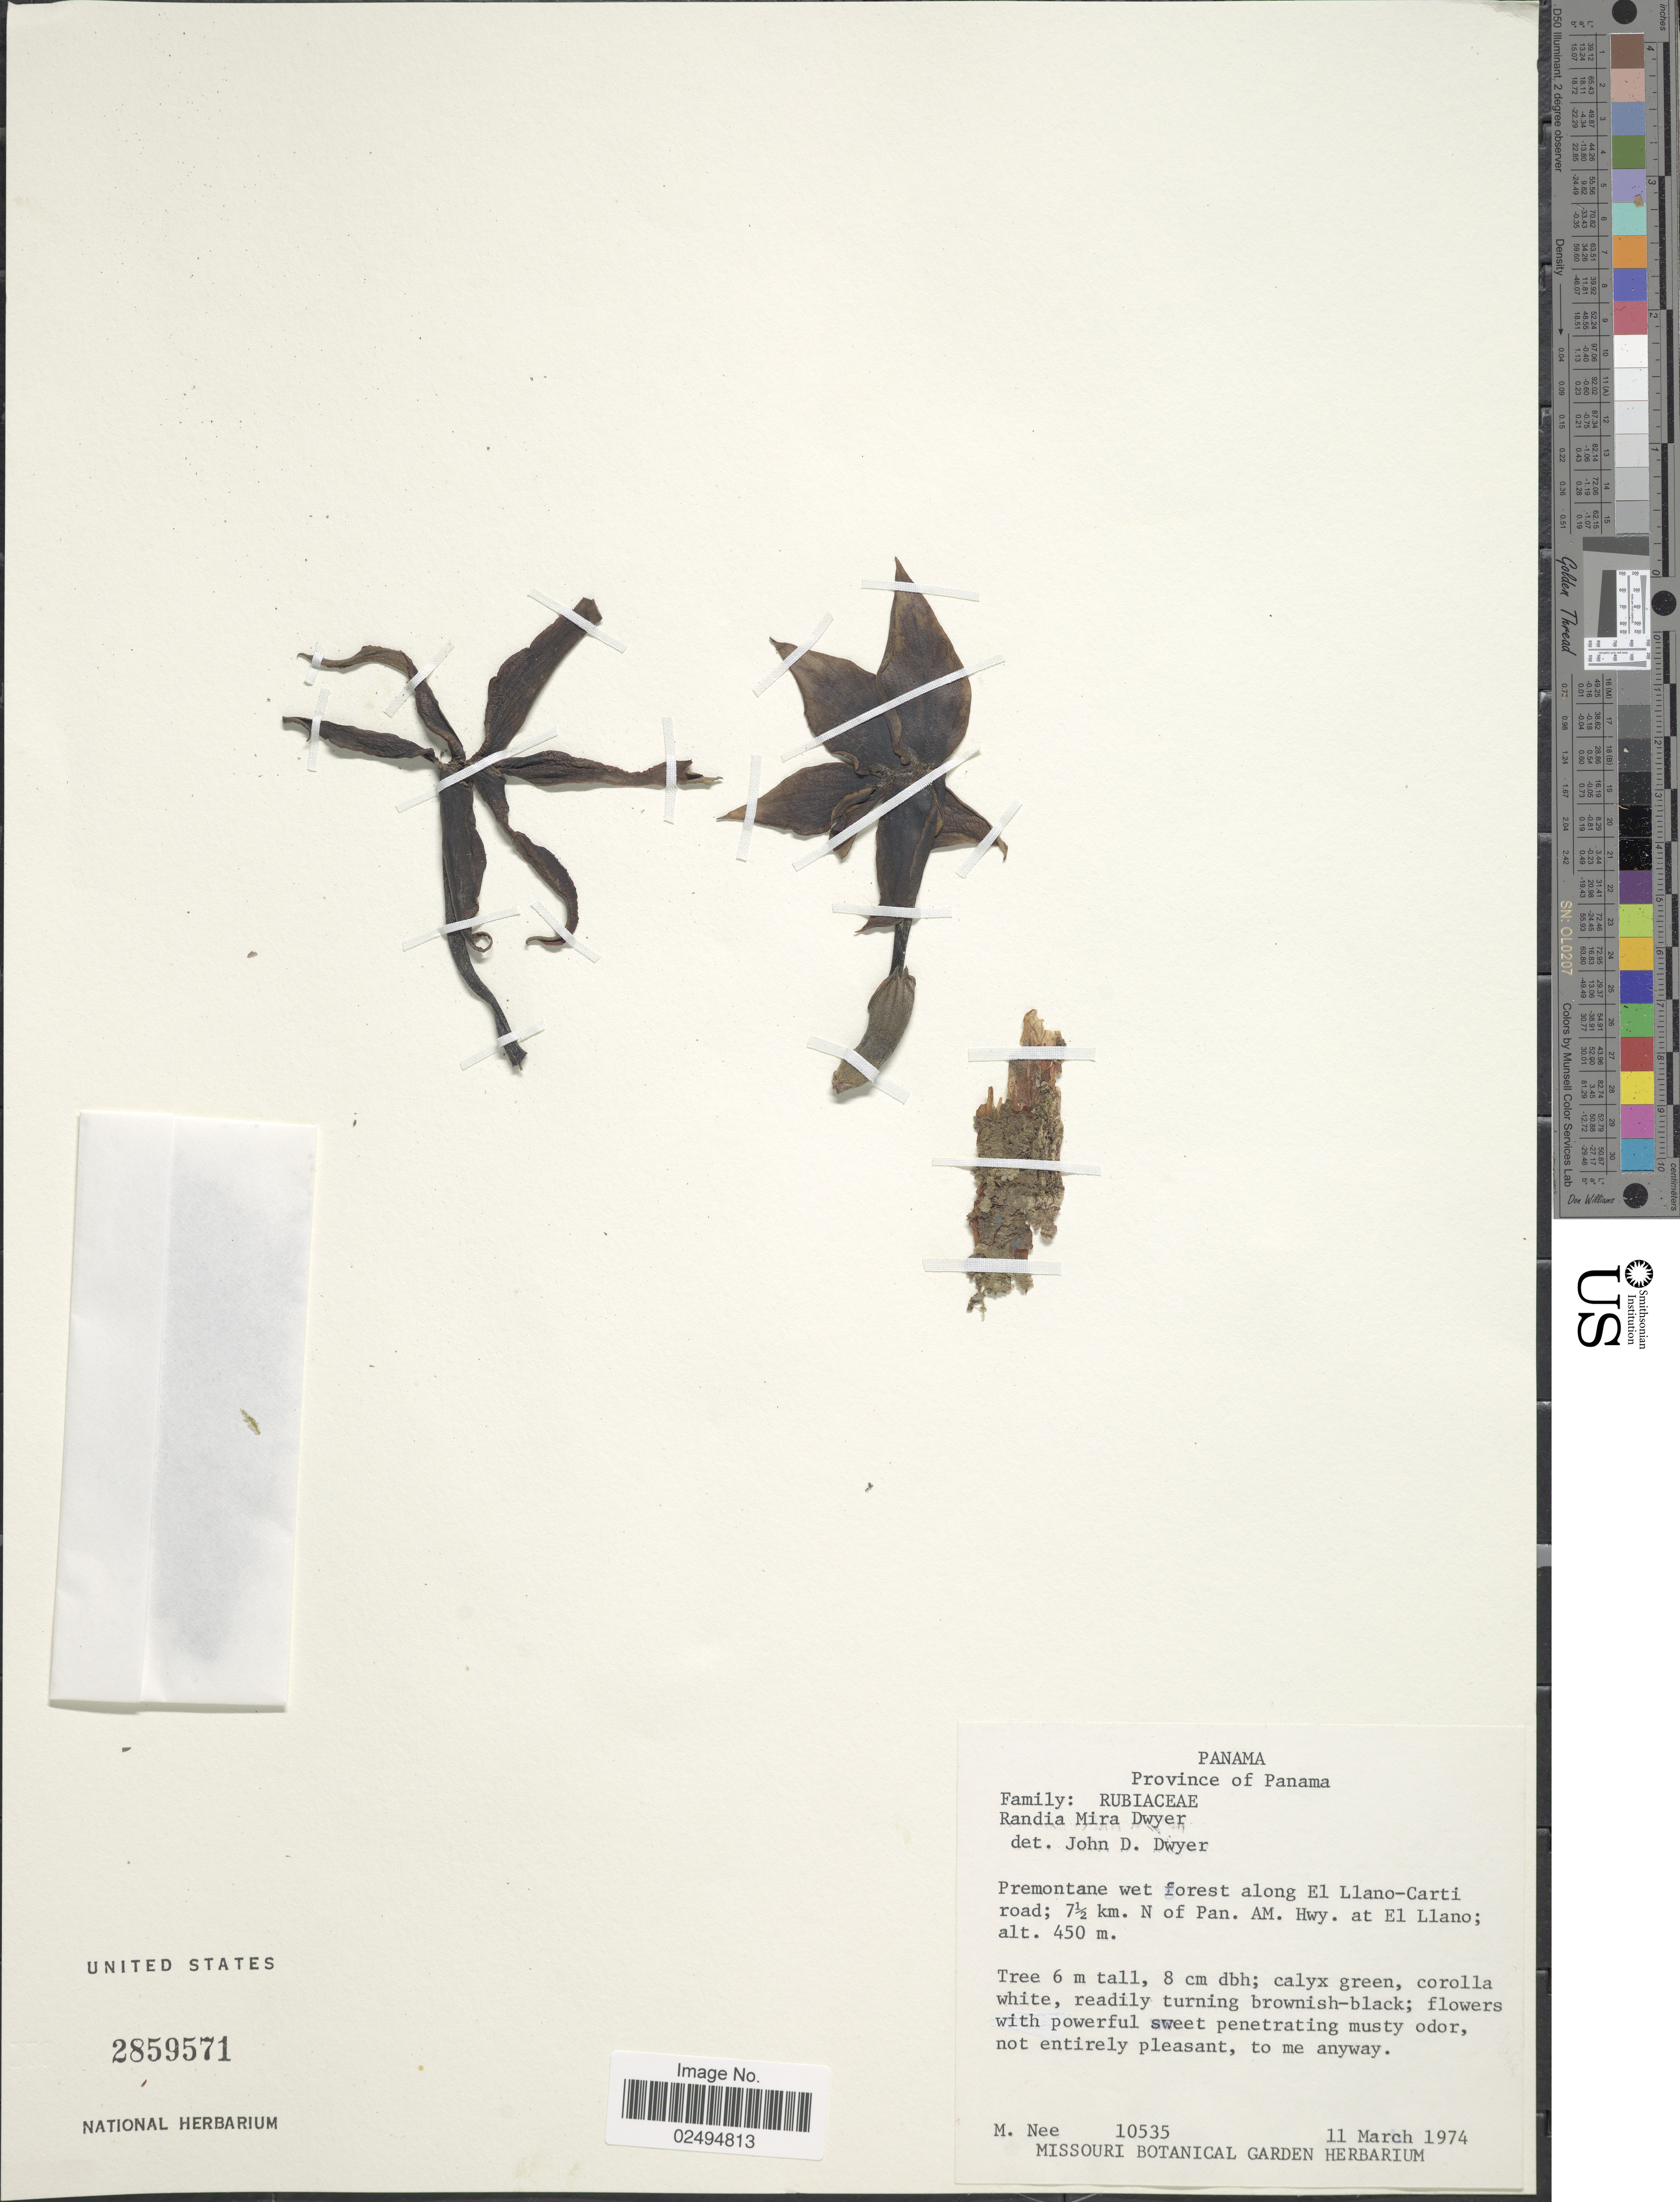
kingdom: Plantae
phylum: Tracheophyta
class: Magnoliopsida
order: Gentianales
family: Rubiaceae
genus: Randia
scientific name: Randia mira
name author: Dwyer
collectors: M. Nee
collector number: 10535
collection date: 1974-03-11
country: Panama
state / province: Panamá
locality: Premontane wet forest along El Llano-Carti road; 7 1/2 km. N of Pan. AM. Hwy. at El Llano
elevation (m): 450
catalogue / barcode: US 2859571